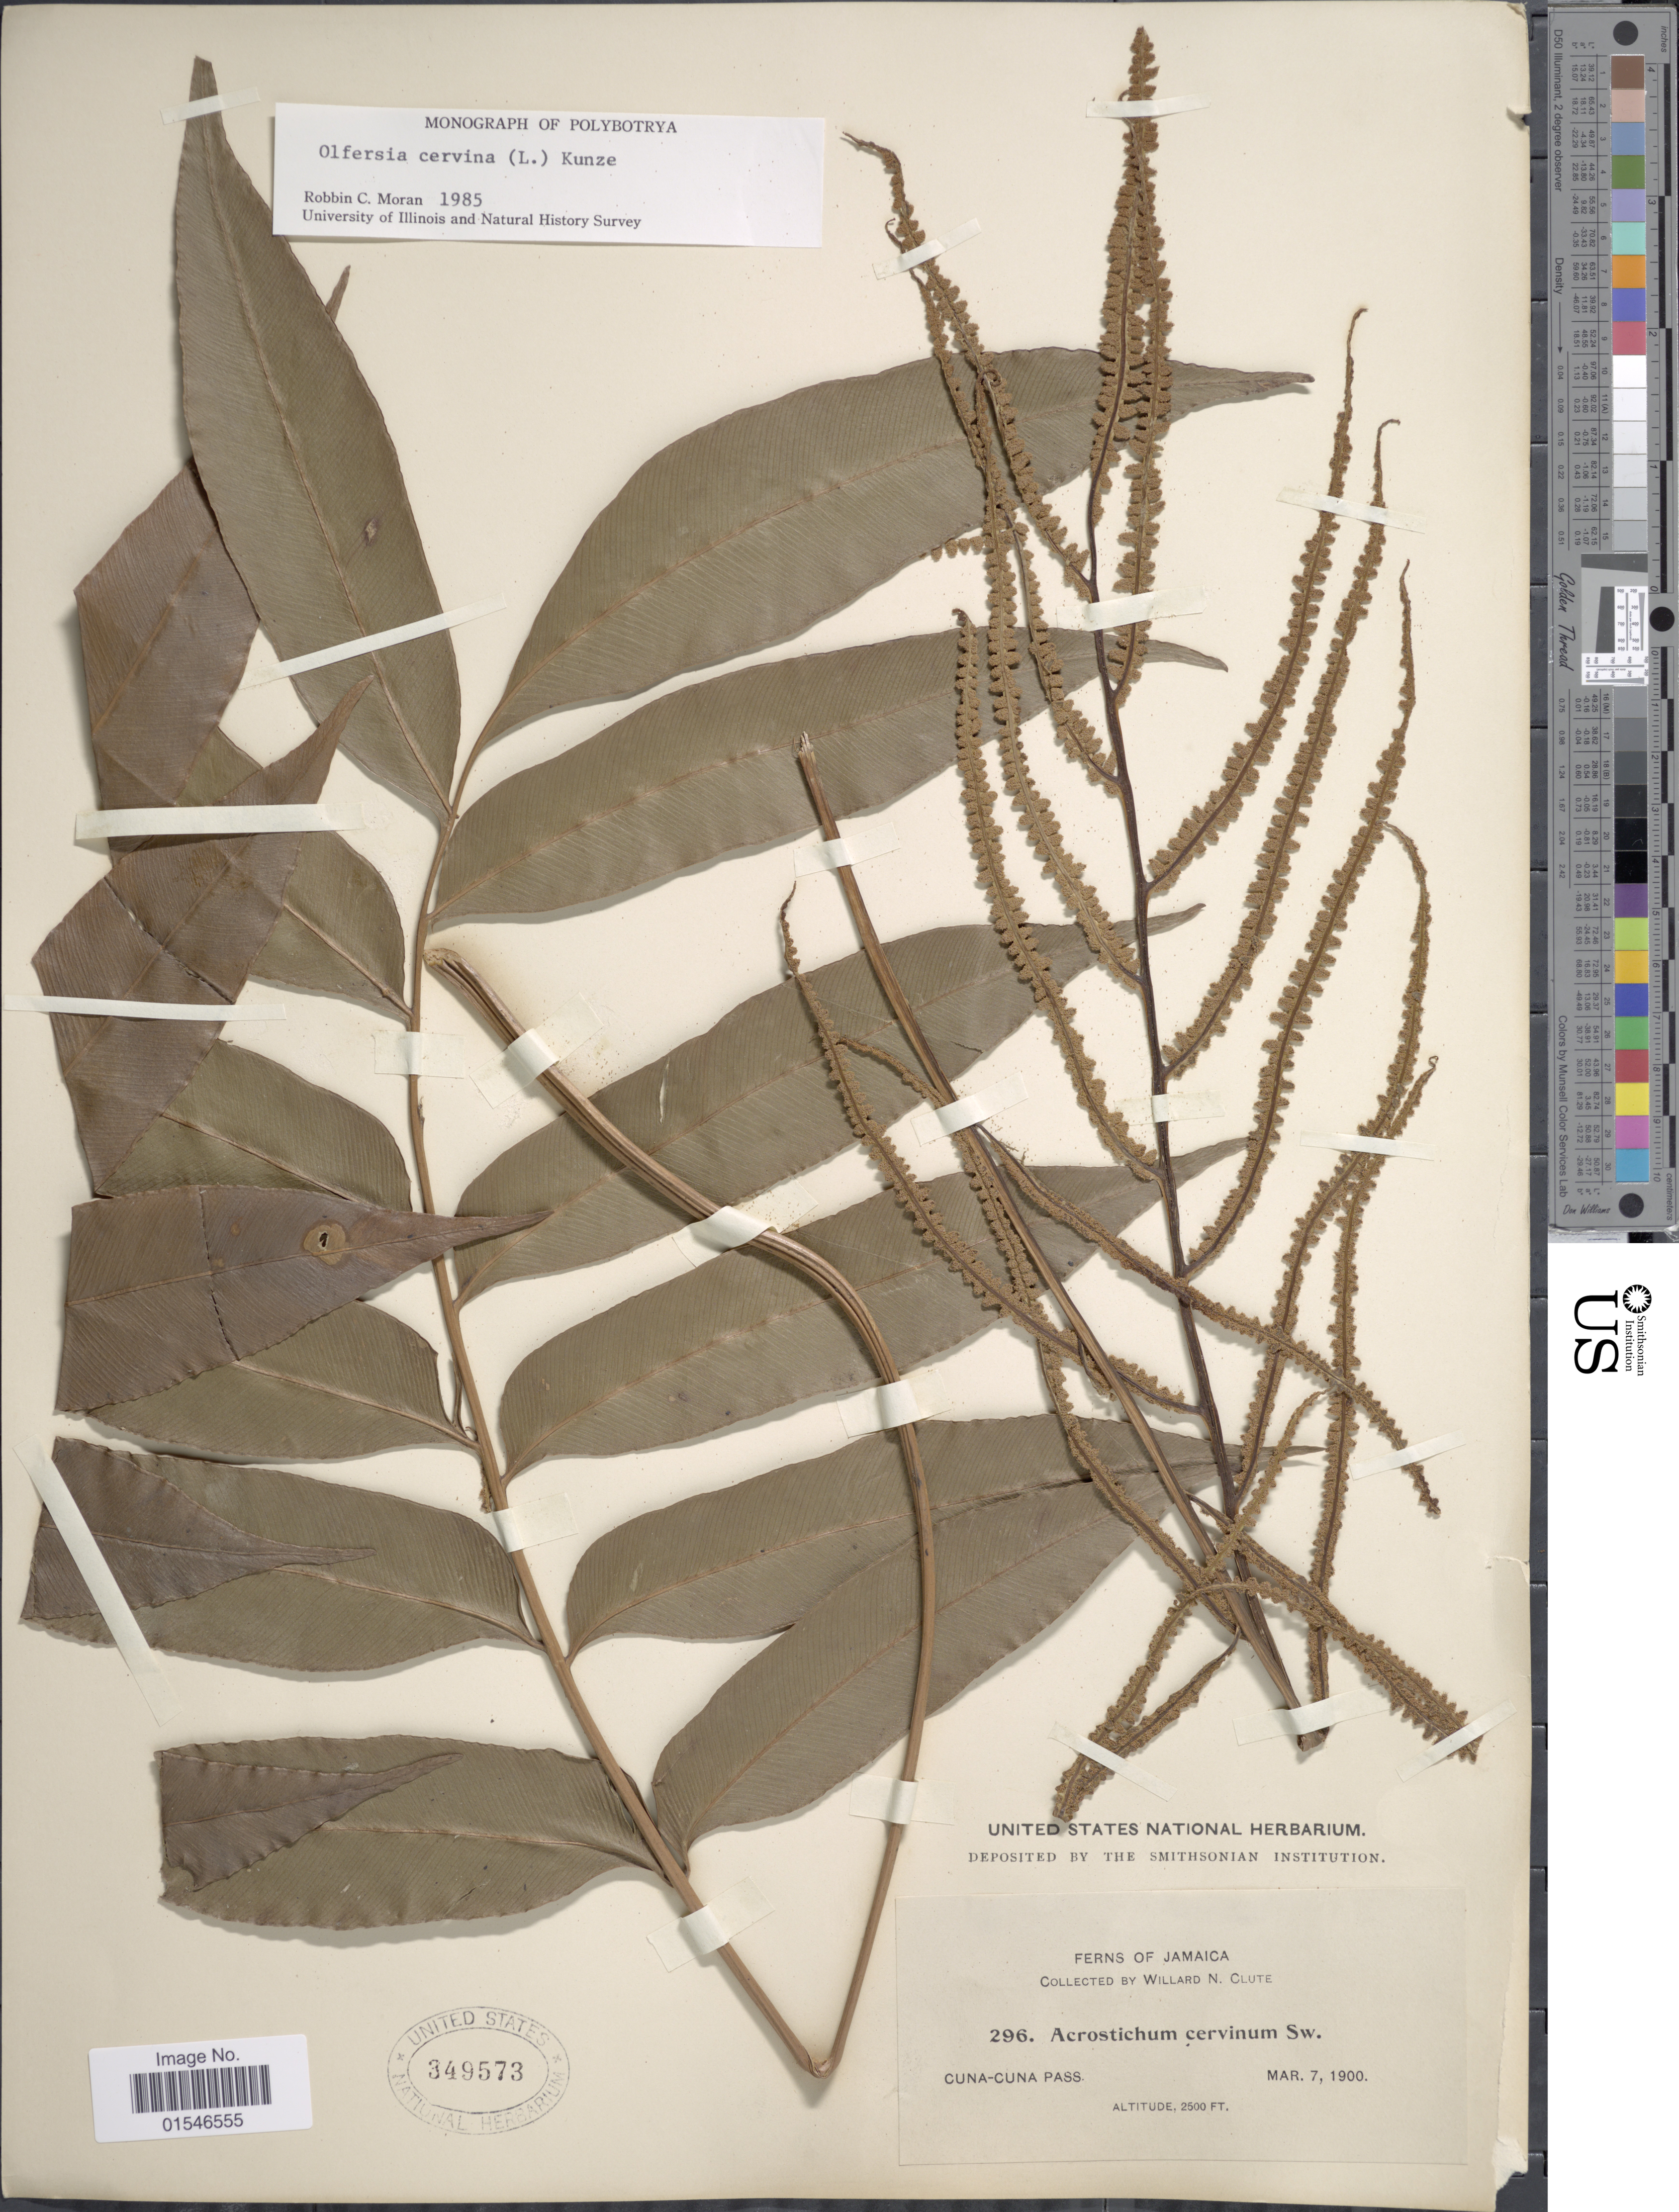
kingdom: Plantae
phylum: Tracheophyta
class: Polypodiopsida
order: Polypodiales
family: Dryopteridaceae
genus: Olfersia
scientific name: Olfersia cervina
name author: (L.) Kunze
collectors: W. N. Clute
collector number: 296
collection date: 1900-03-07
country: Jamaica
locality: Cuna-Cuna Pass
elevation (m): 762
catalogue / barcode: US 349573